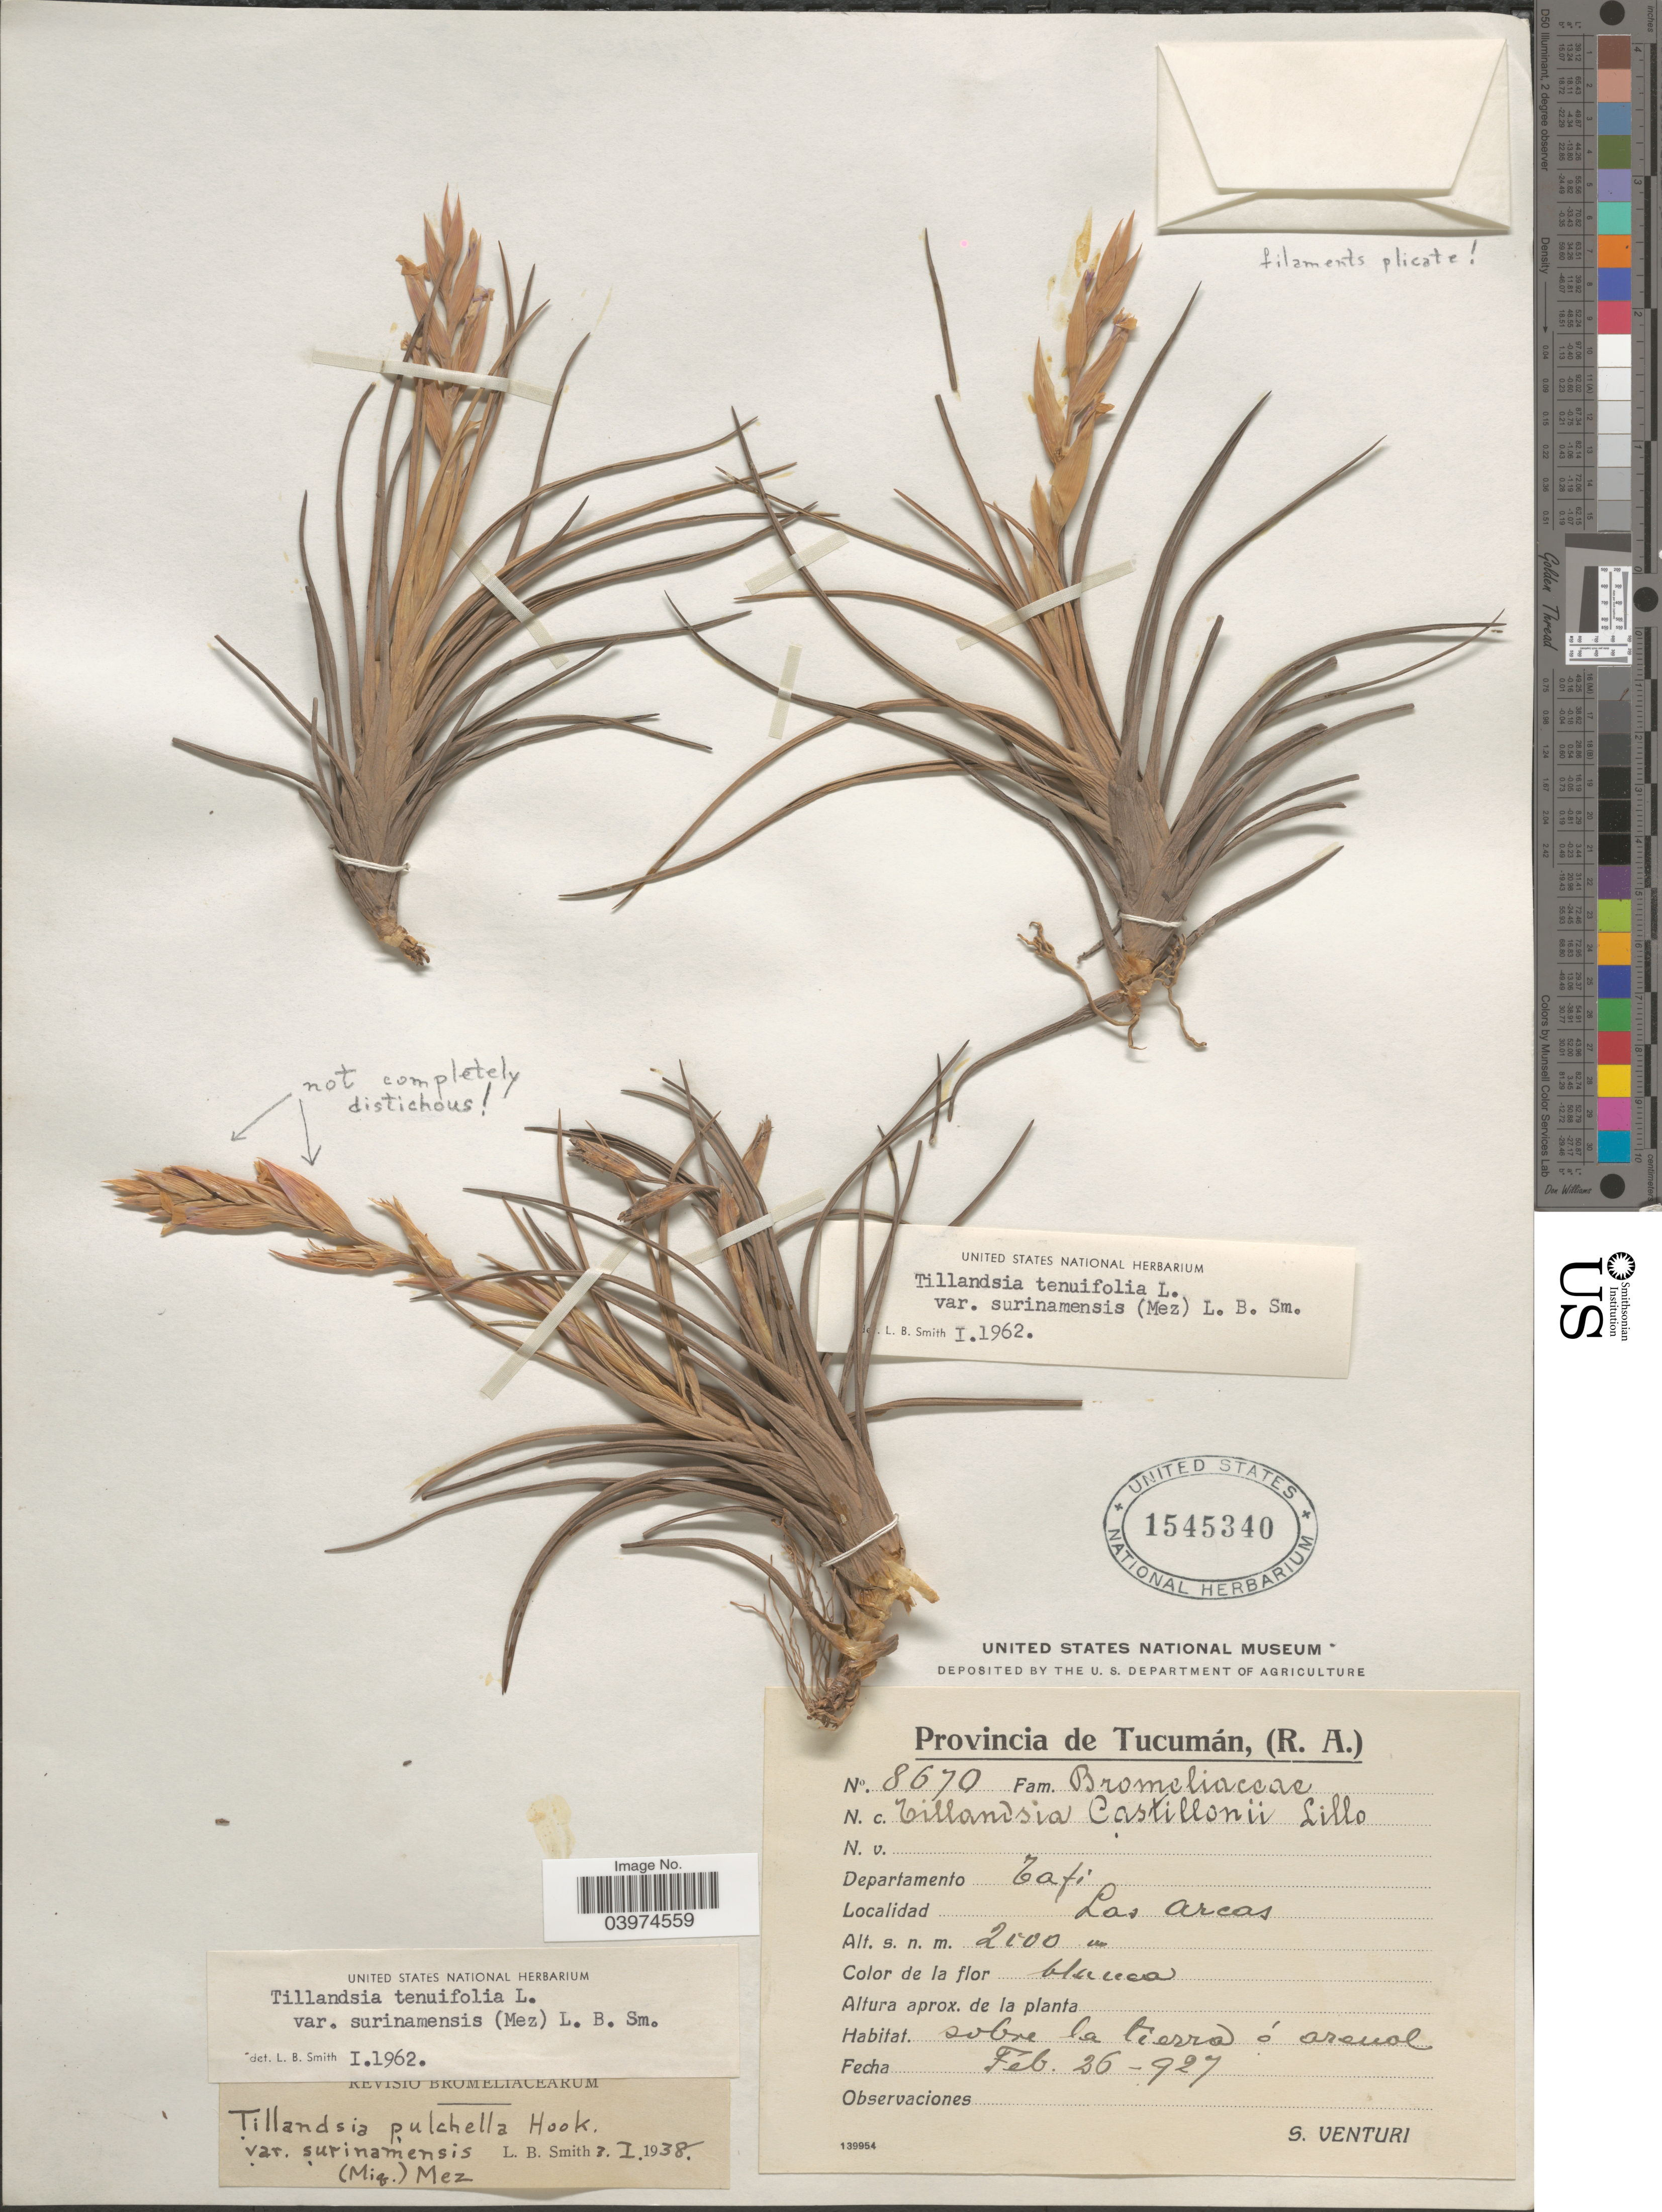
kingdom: Plantae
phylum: Tracheophyta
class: Liliopsida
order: Poales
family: Bromeliaceae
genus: Tillandsia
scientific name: Tillandsia tenuifolia var. surinamensis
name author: (Mez) L.B. Sm.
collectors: S. Venturi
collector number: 8670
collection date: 1927-02-26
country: Argentina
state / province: Tucuman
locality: (R.A.). Departamento Tafi. Las arcas.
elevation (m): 2000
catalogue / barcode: US 1545340